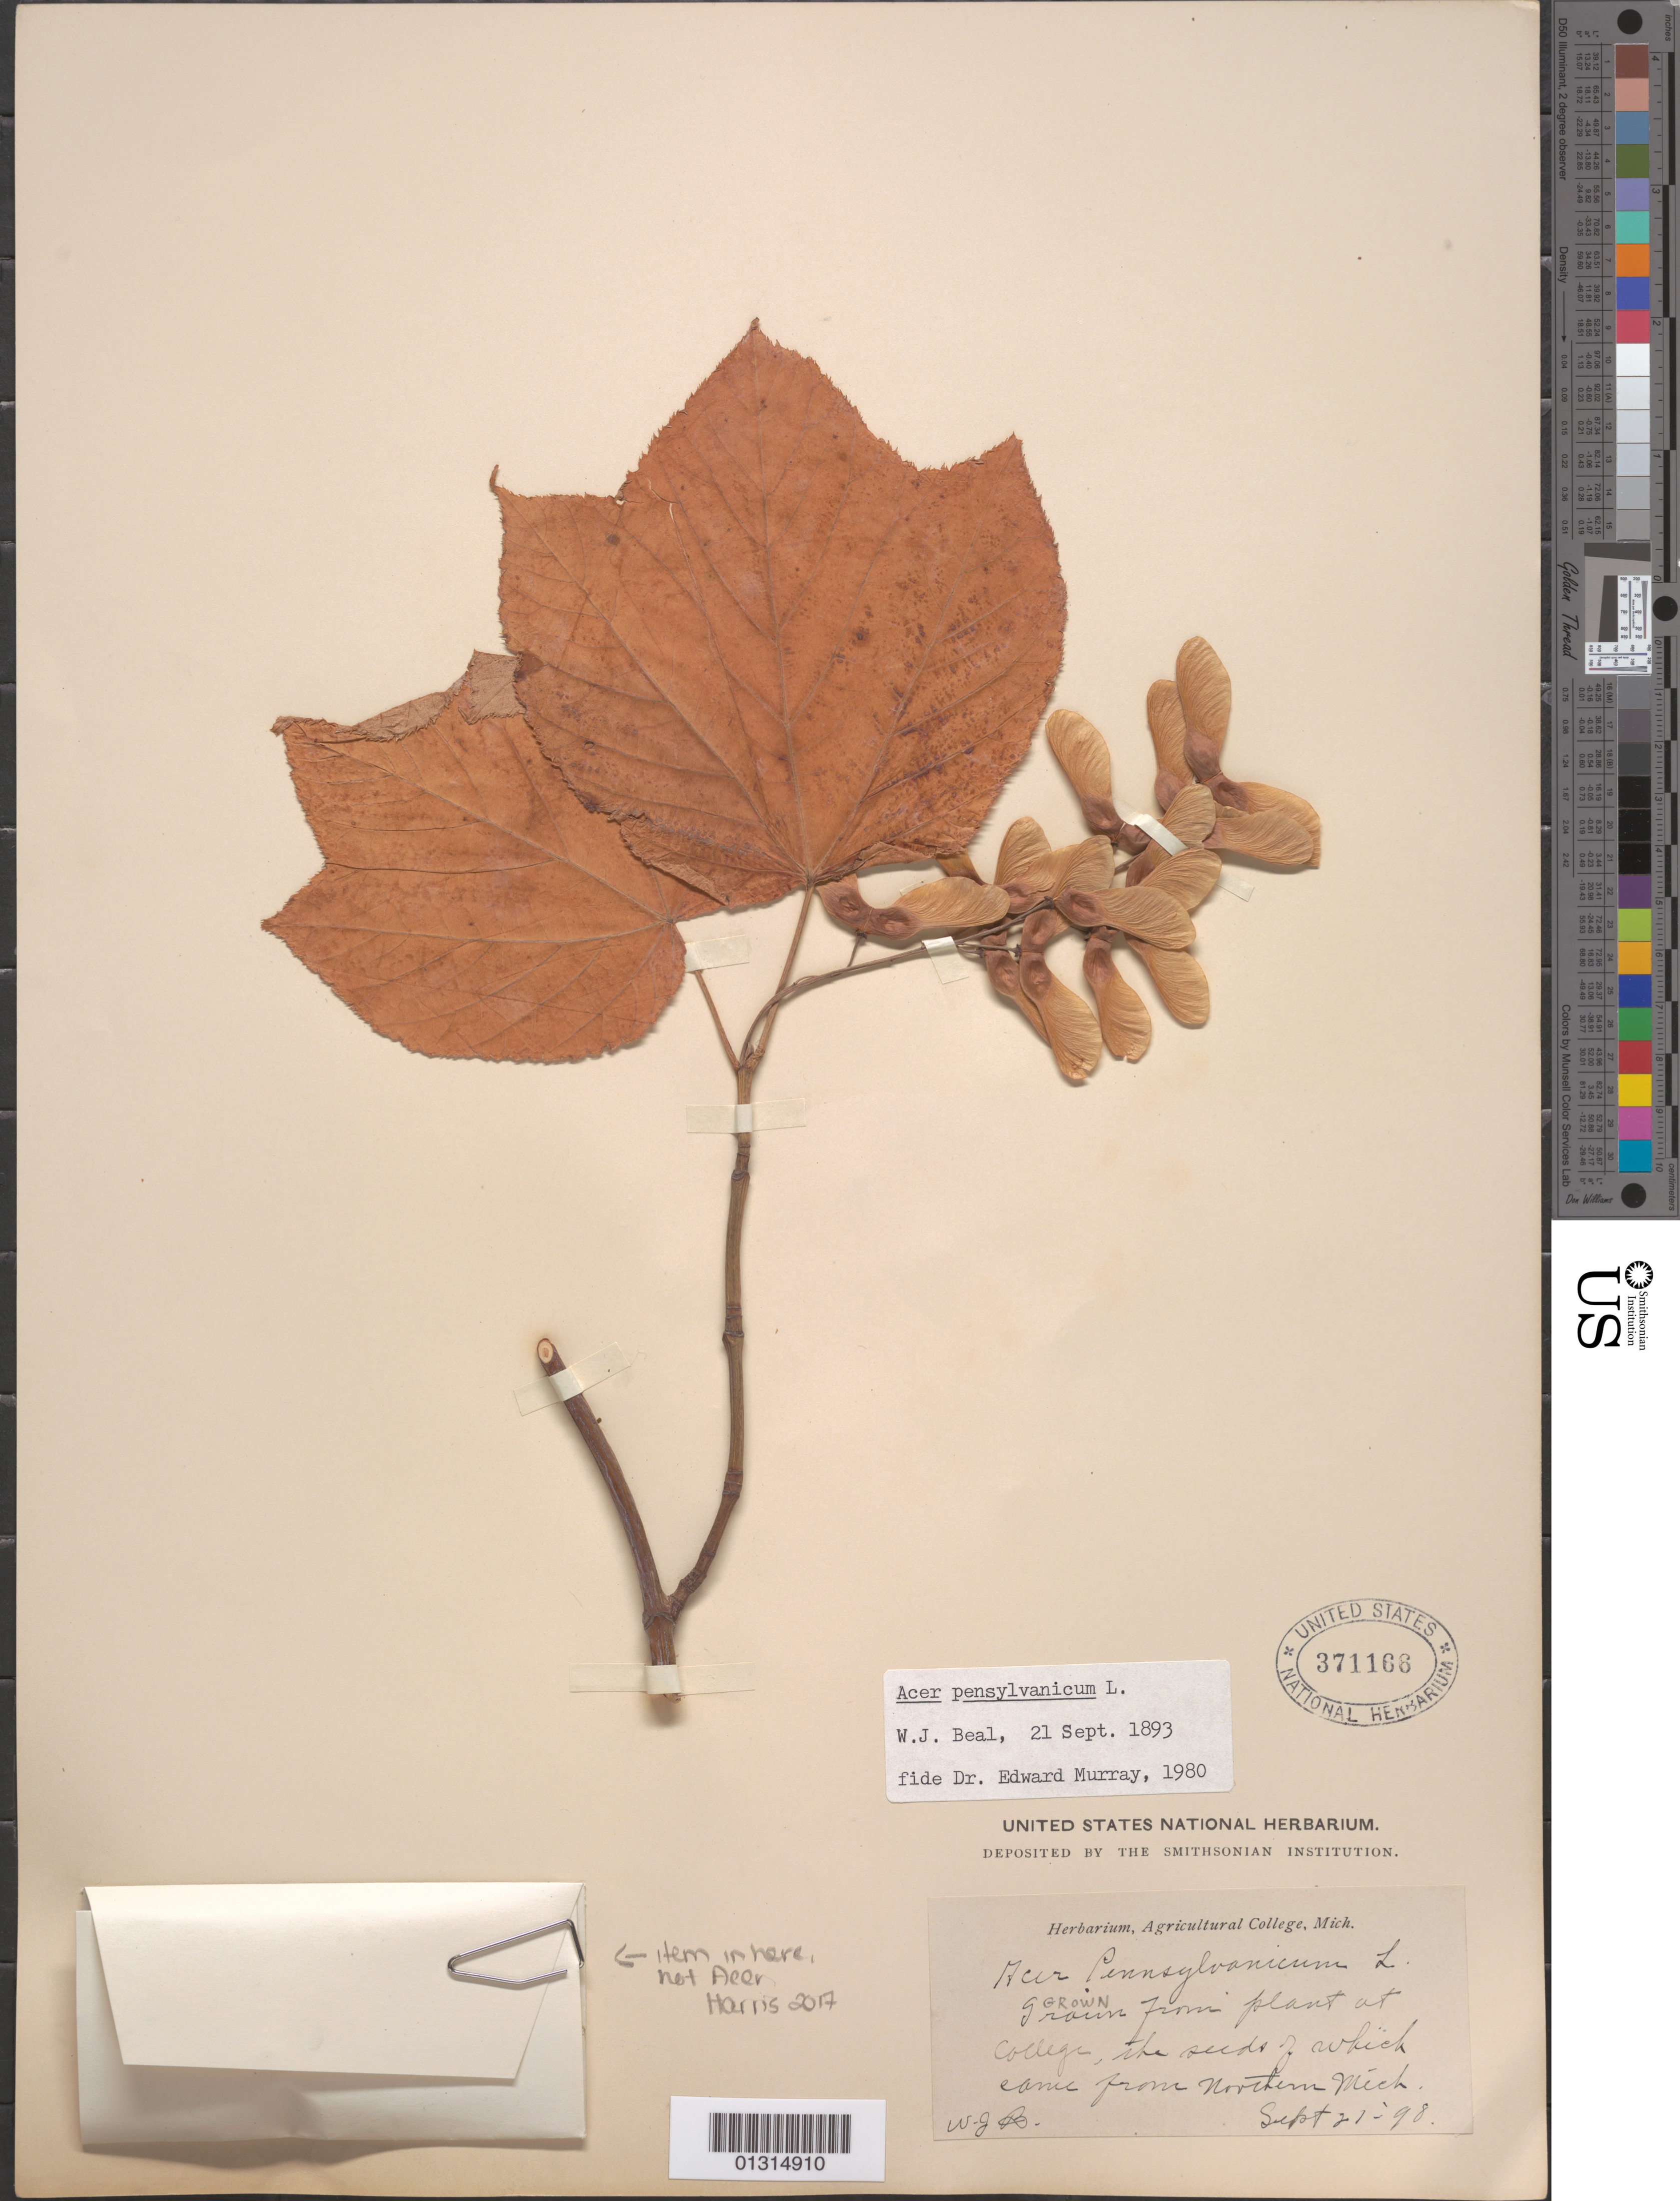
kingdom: Plantae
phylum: Tracheophyta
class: Magnoliopsida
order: Sapindales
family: Sapindaceae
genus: Acer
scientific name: Acer pensylvanicum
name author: L.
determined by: Murray, Edward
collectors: W. J. Beal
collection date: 1898-09-21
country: United States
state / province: Michigan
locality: Northern Michigan seeds, cult. at Agricultural College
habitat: Cultivated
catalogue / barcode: US 317168